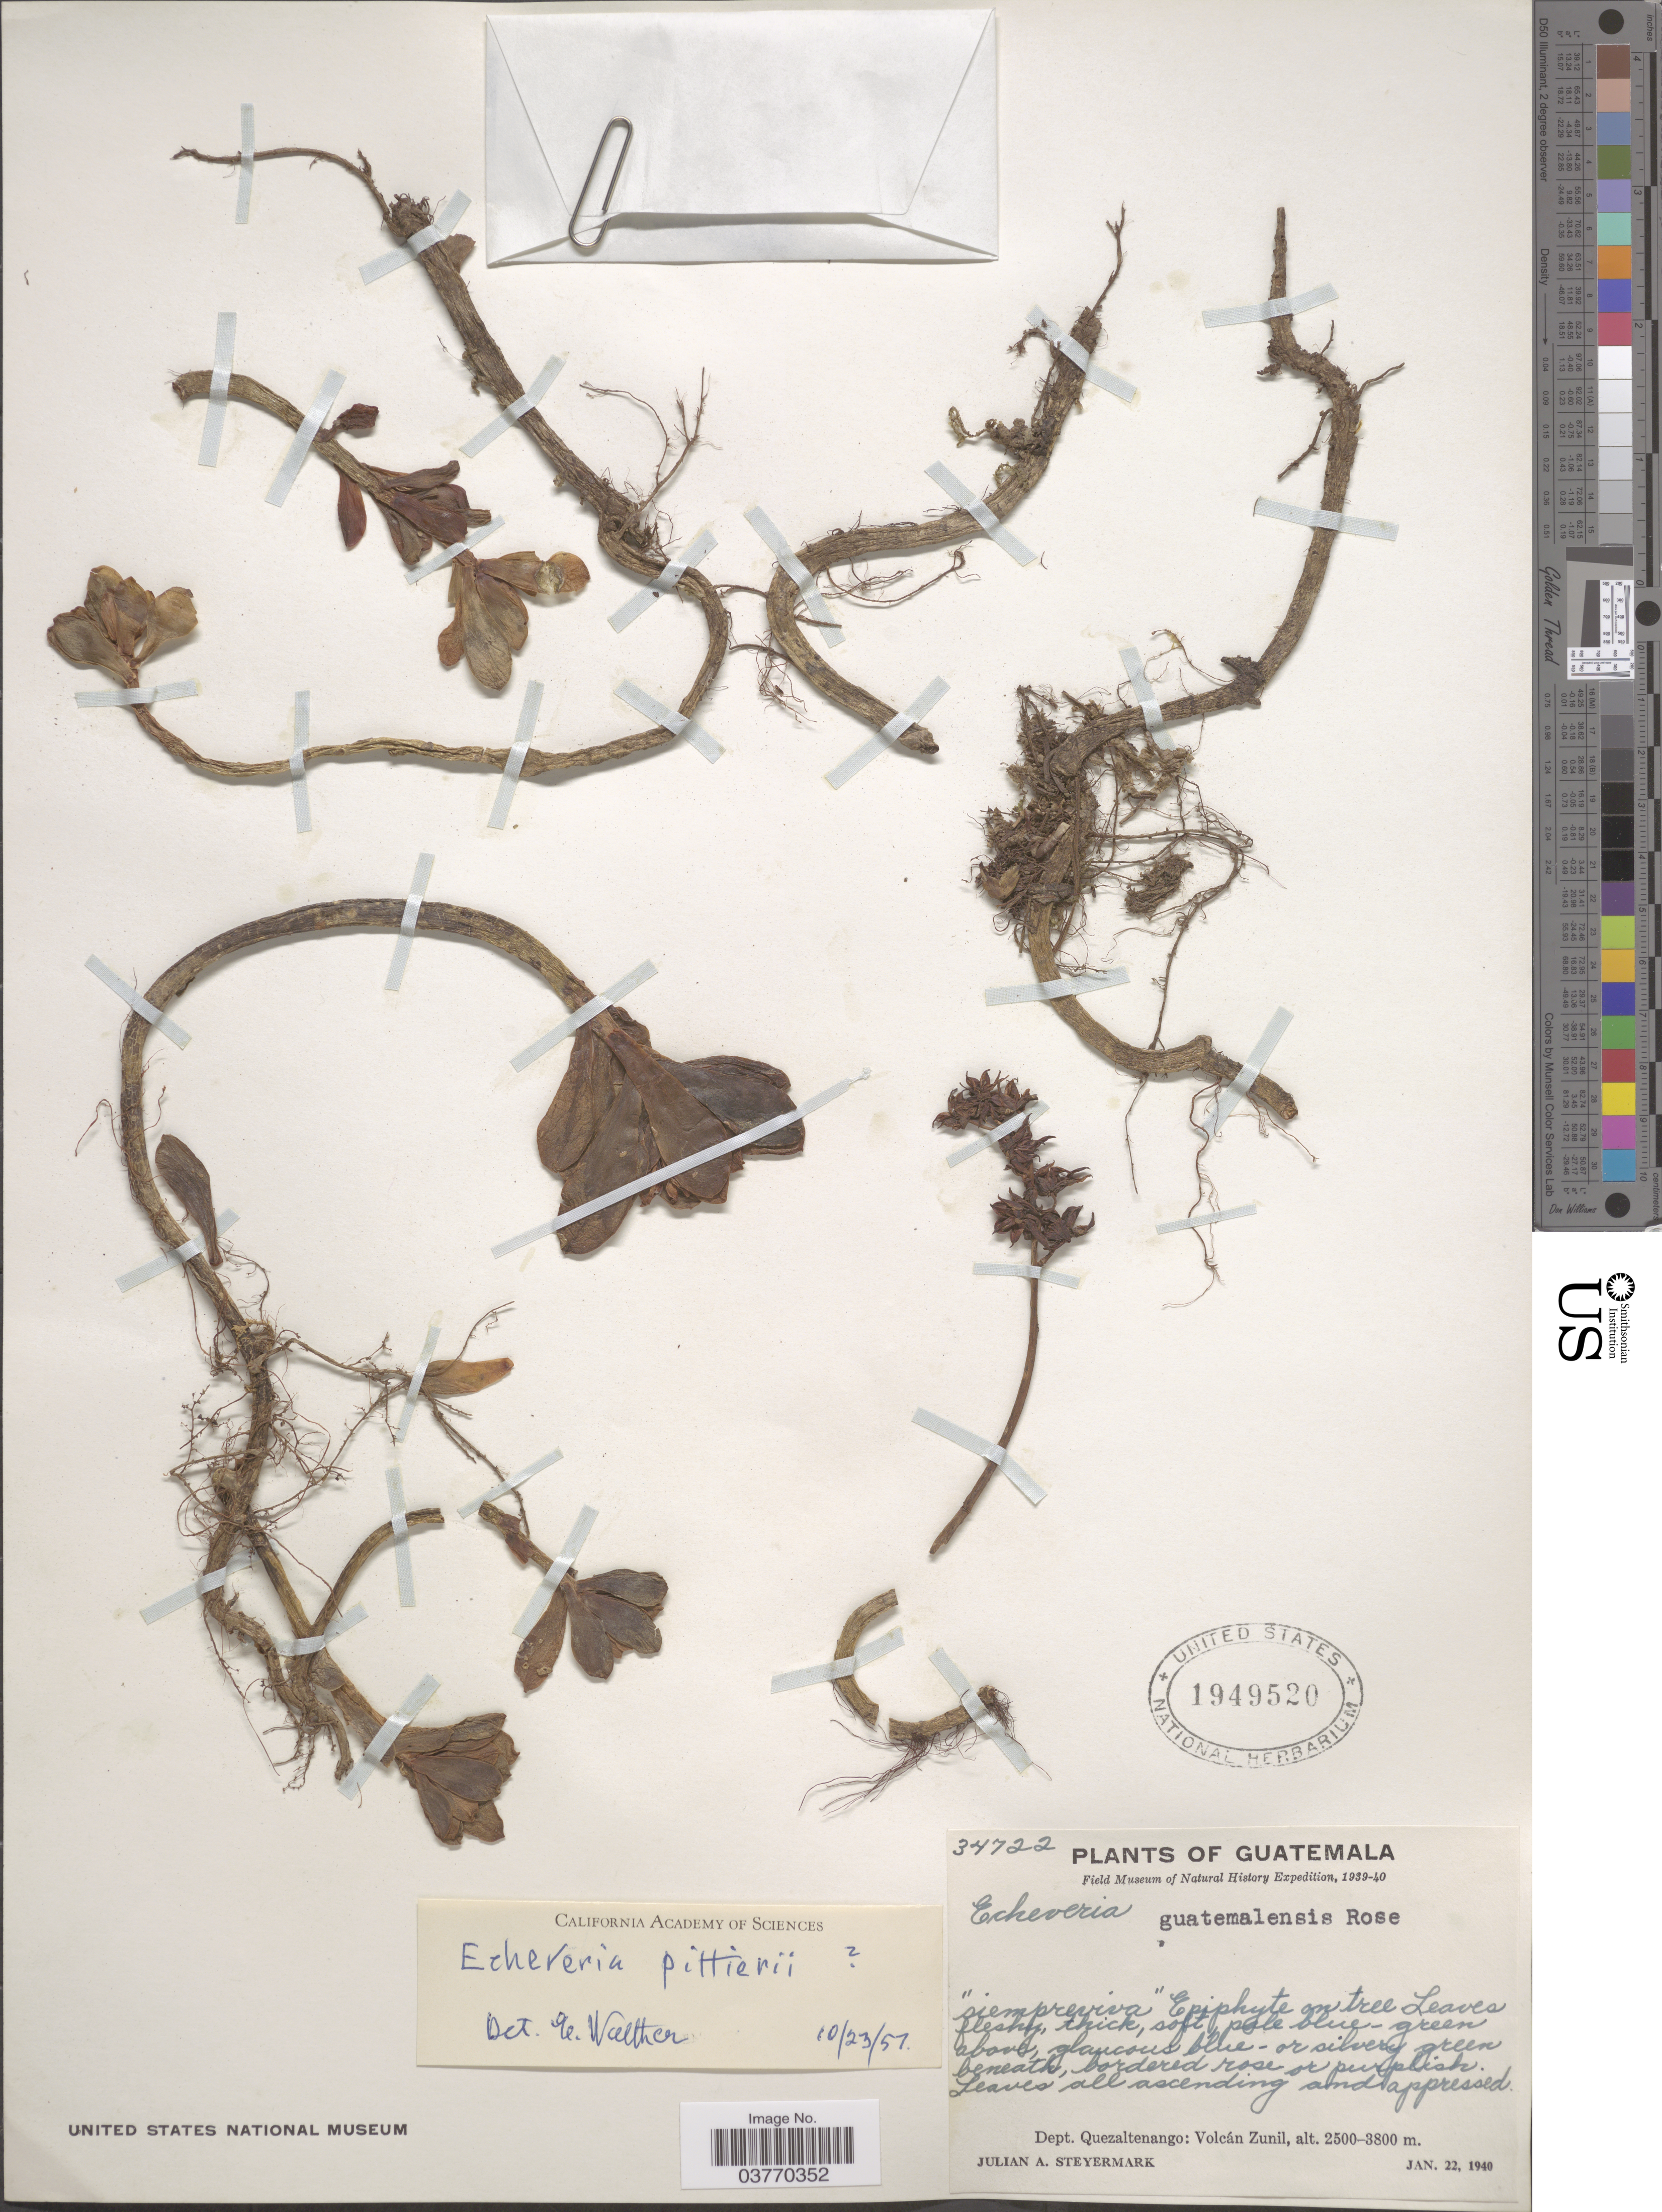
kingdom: Plantae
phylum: Tracheophyta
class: Magnoliopsida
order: Saxifragales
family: Crassulaceae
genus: Echeveria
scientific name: Echeveria pittieri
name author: Rose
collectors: J. Steyermark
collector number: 34722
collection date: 1940-01-22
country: Guatemala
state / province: Quetzaltenango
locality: Dept. Quezaltenango: Volcán Zunil.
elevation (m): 2500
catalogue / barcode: US 1949520